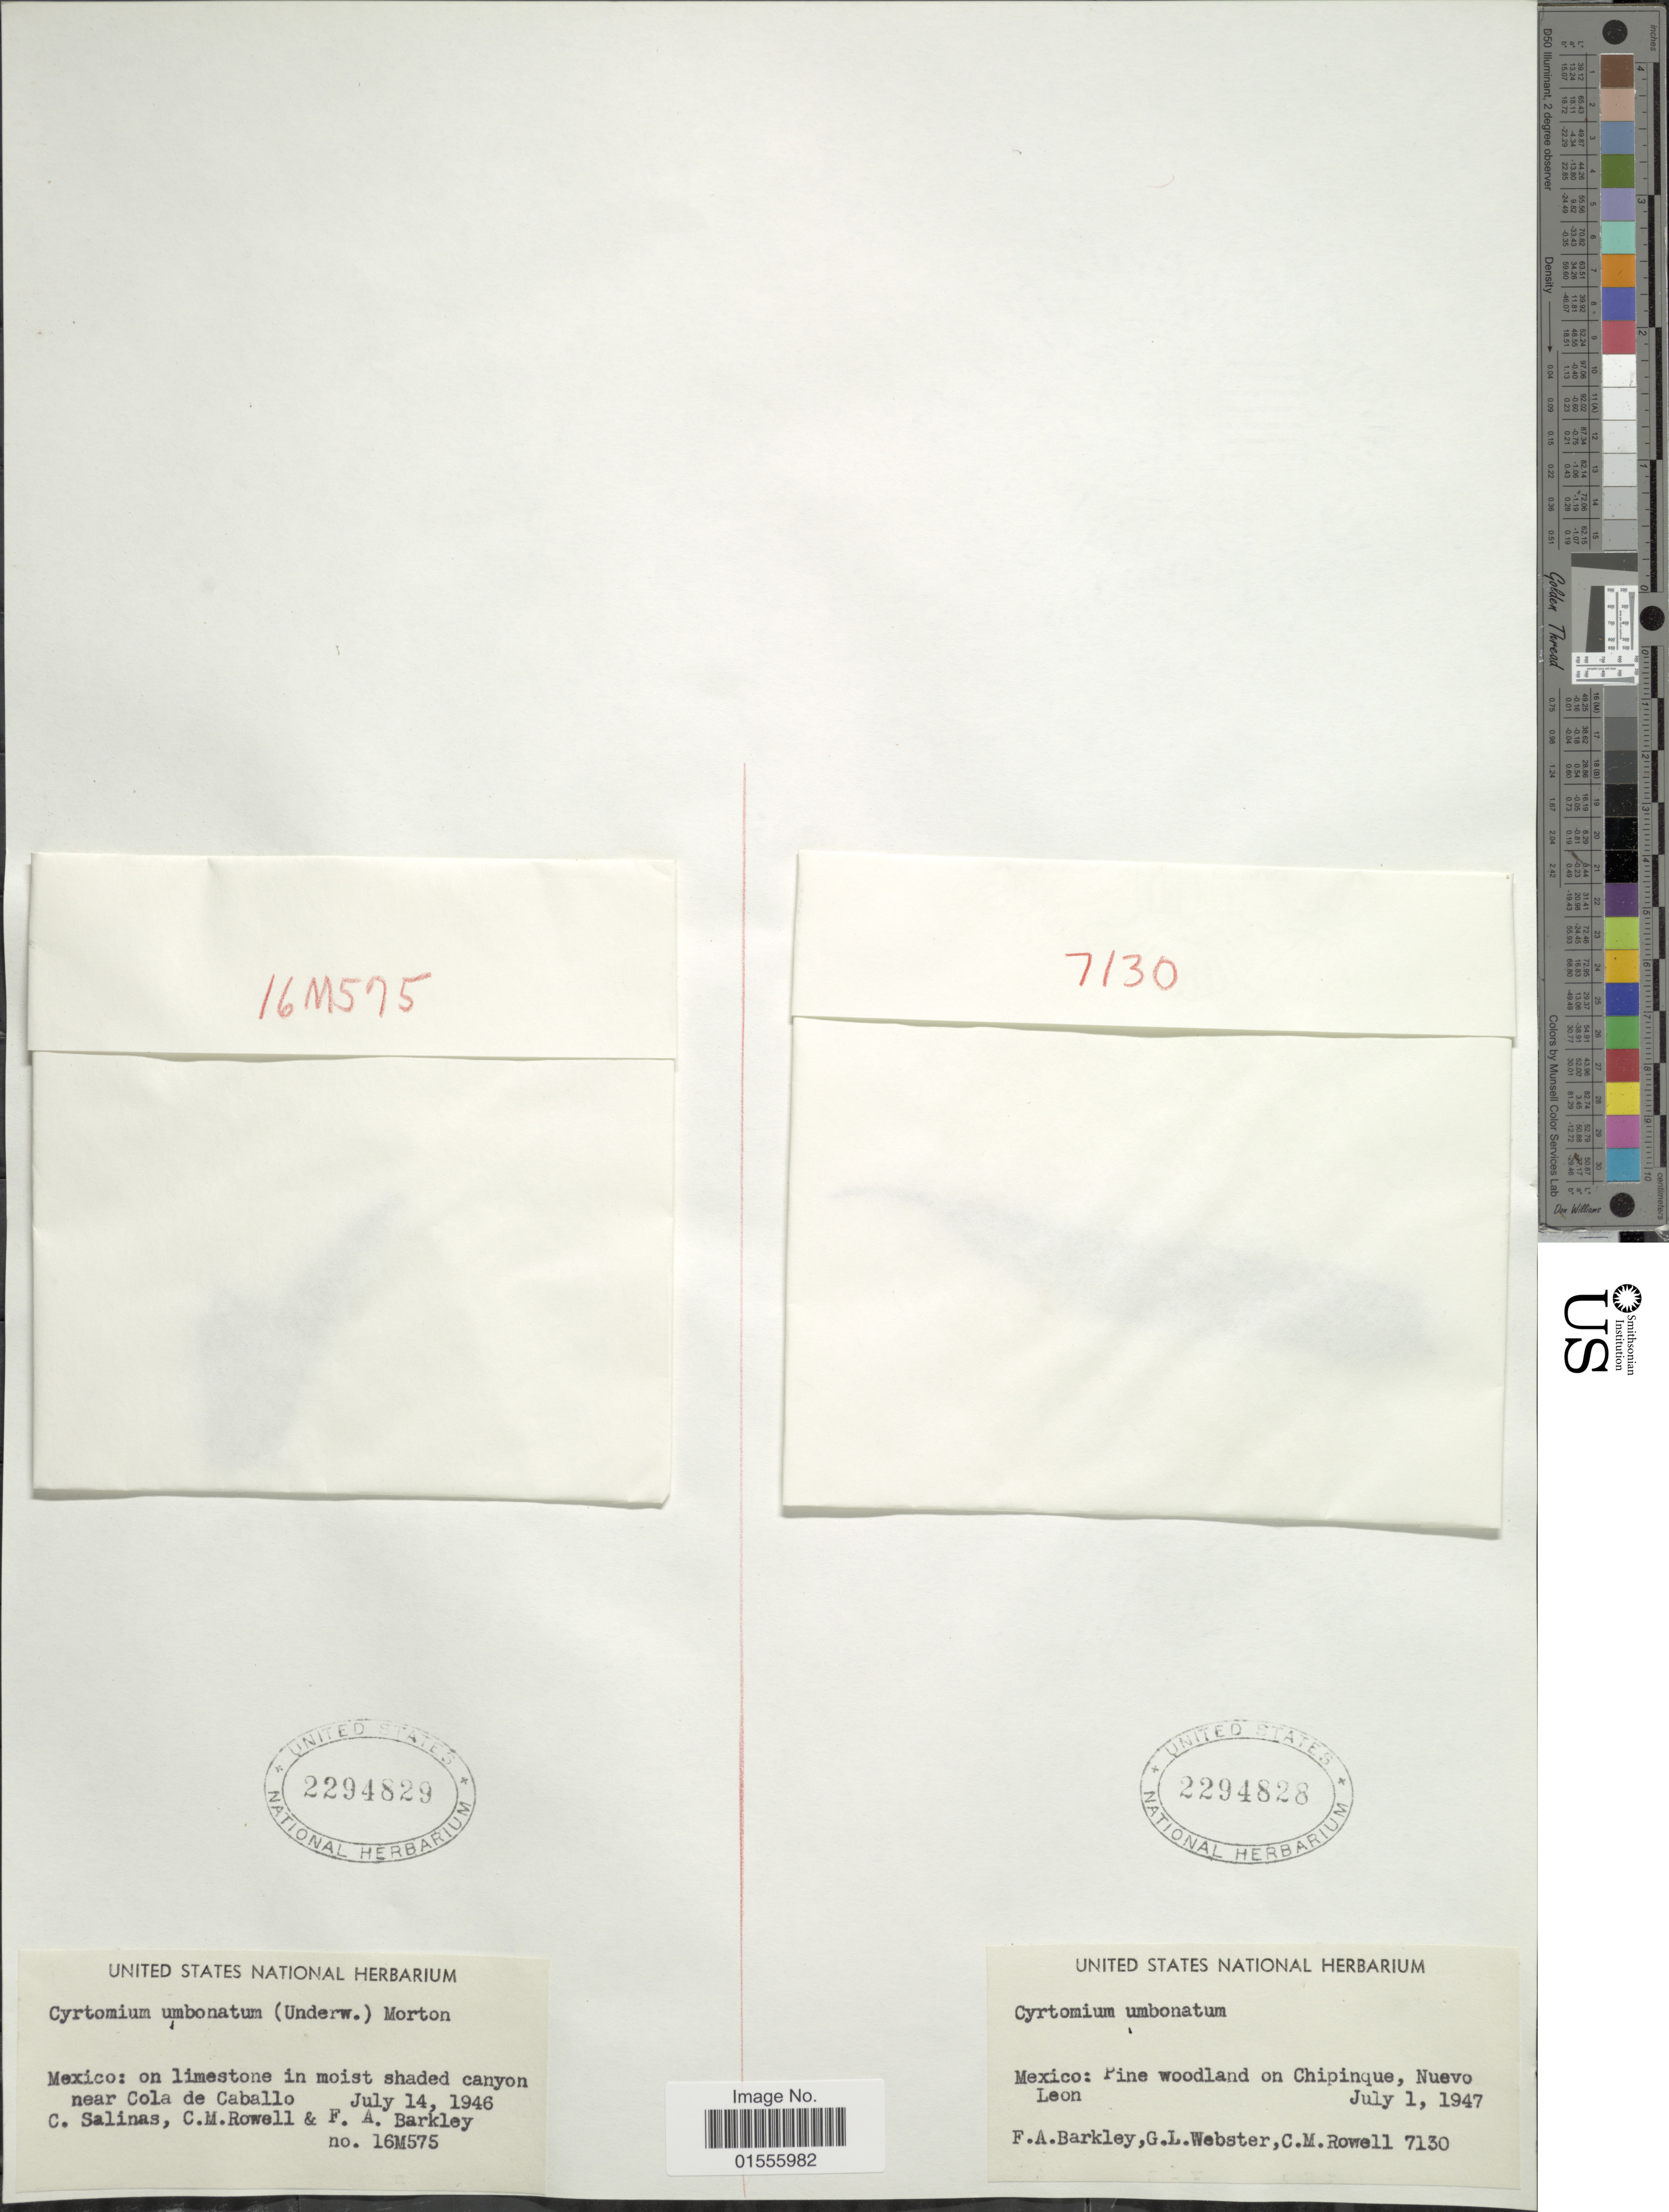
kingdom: Plantae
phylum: Tracheophyta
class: Polypodiopsida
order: Polypodiales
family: Dryopteridaceae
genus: Phanerophlebia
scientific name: Phanerophlebia umbonata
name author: Underw.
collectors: C. Salinas, C. M. Rowell & F. A. Barkley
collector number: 16M575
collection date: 1946-07-14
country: Mexico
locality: On limestone in moist shaded canyon near Cola de Cabllo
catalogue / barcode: US 2294829